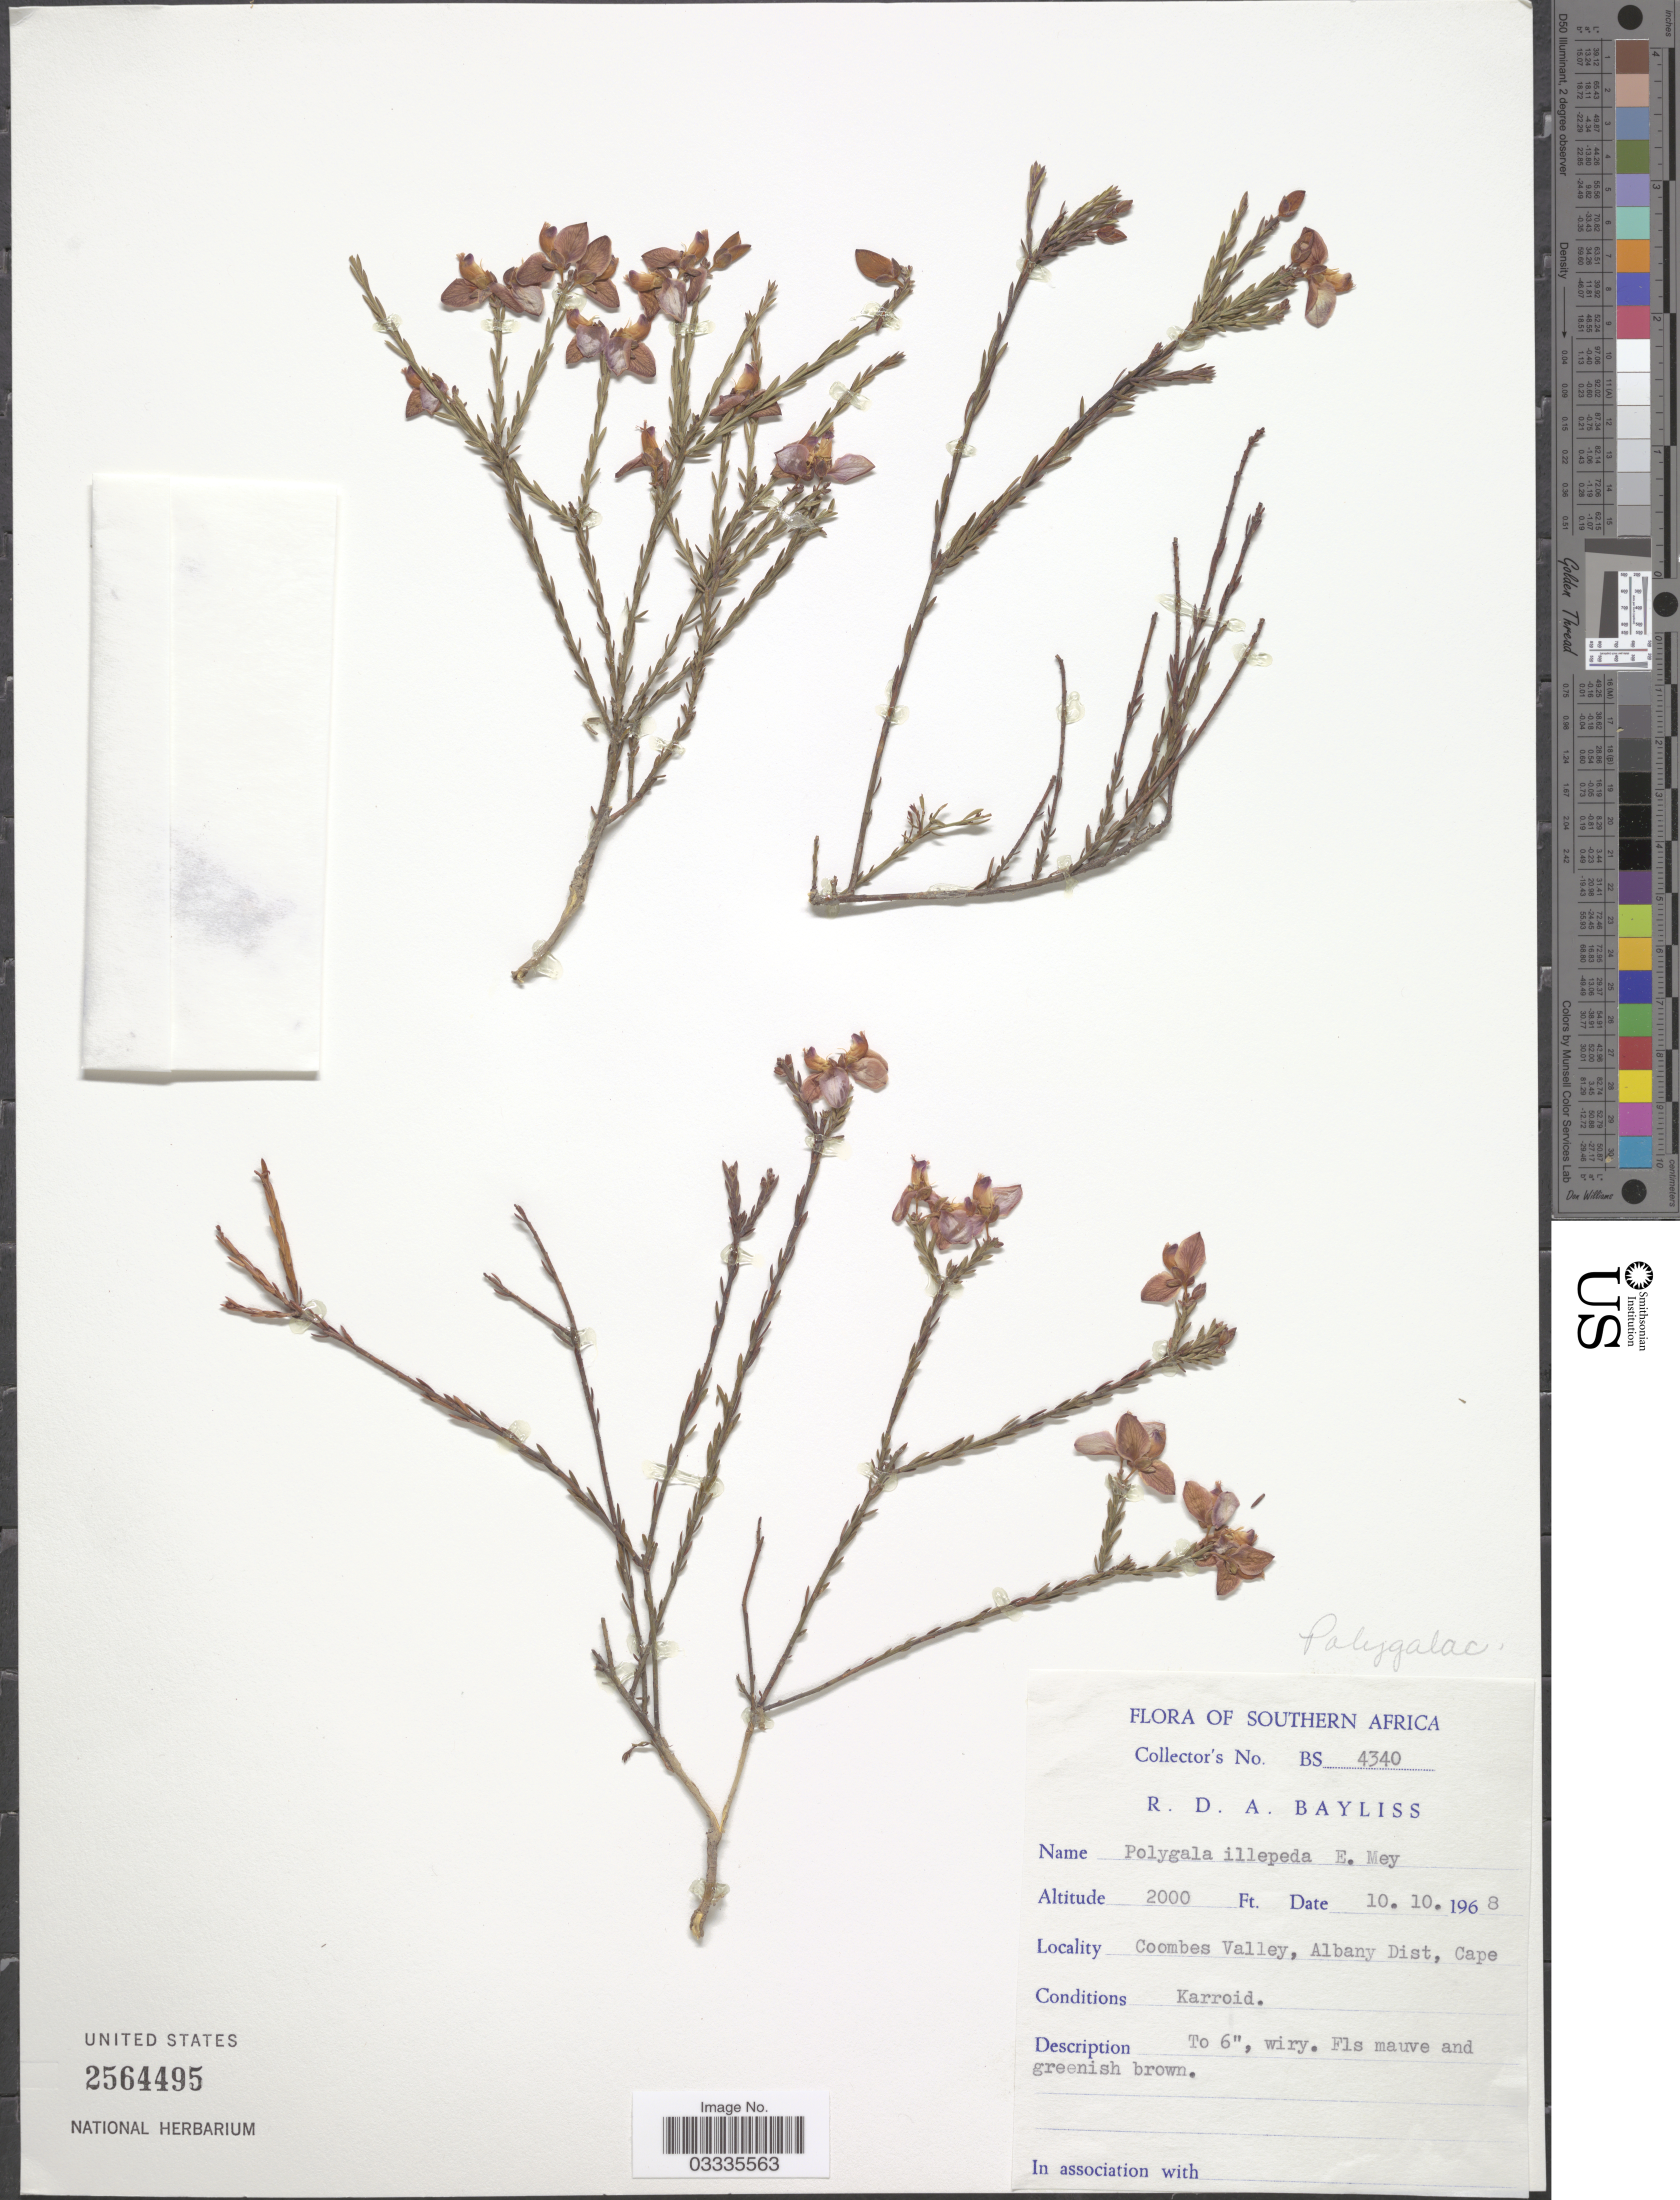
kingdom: Plantae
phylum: Tracheophyta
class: Magnoliopsida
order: Fabales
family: Polygalaceae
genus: Polygala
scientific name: Polygala illepida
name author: E. Mey. ex Harv.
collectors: R. Bayliss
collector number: BS4340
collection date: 1968-10-10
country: South Africa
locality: Southern Africa. Coombes Valley, Albany Dist, Cape.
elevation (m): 610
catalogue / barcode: US 2564495